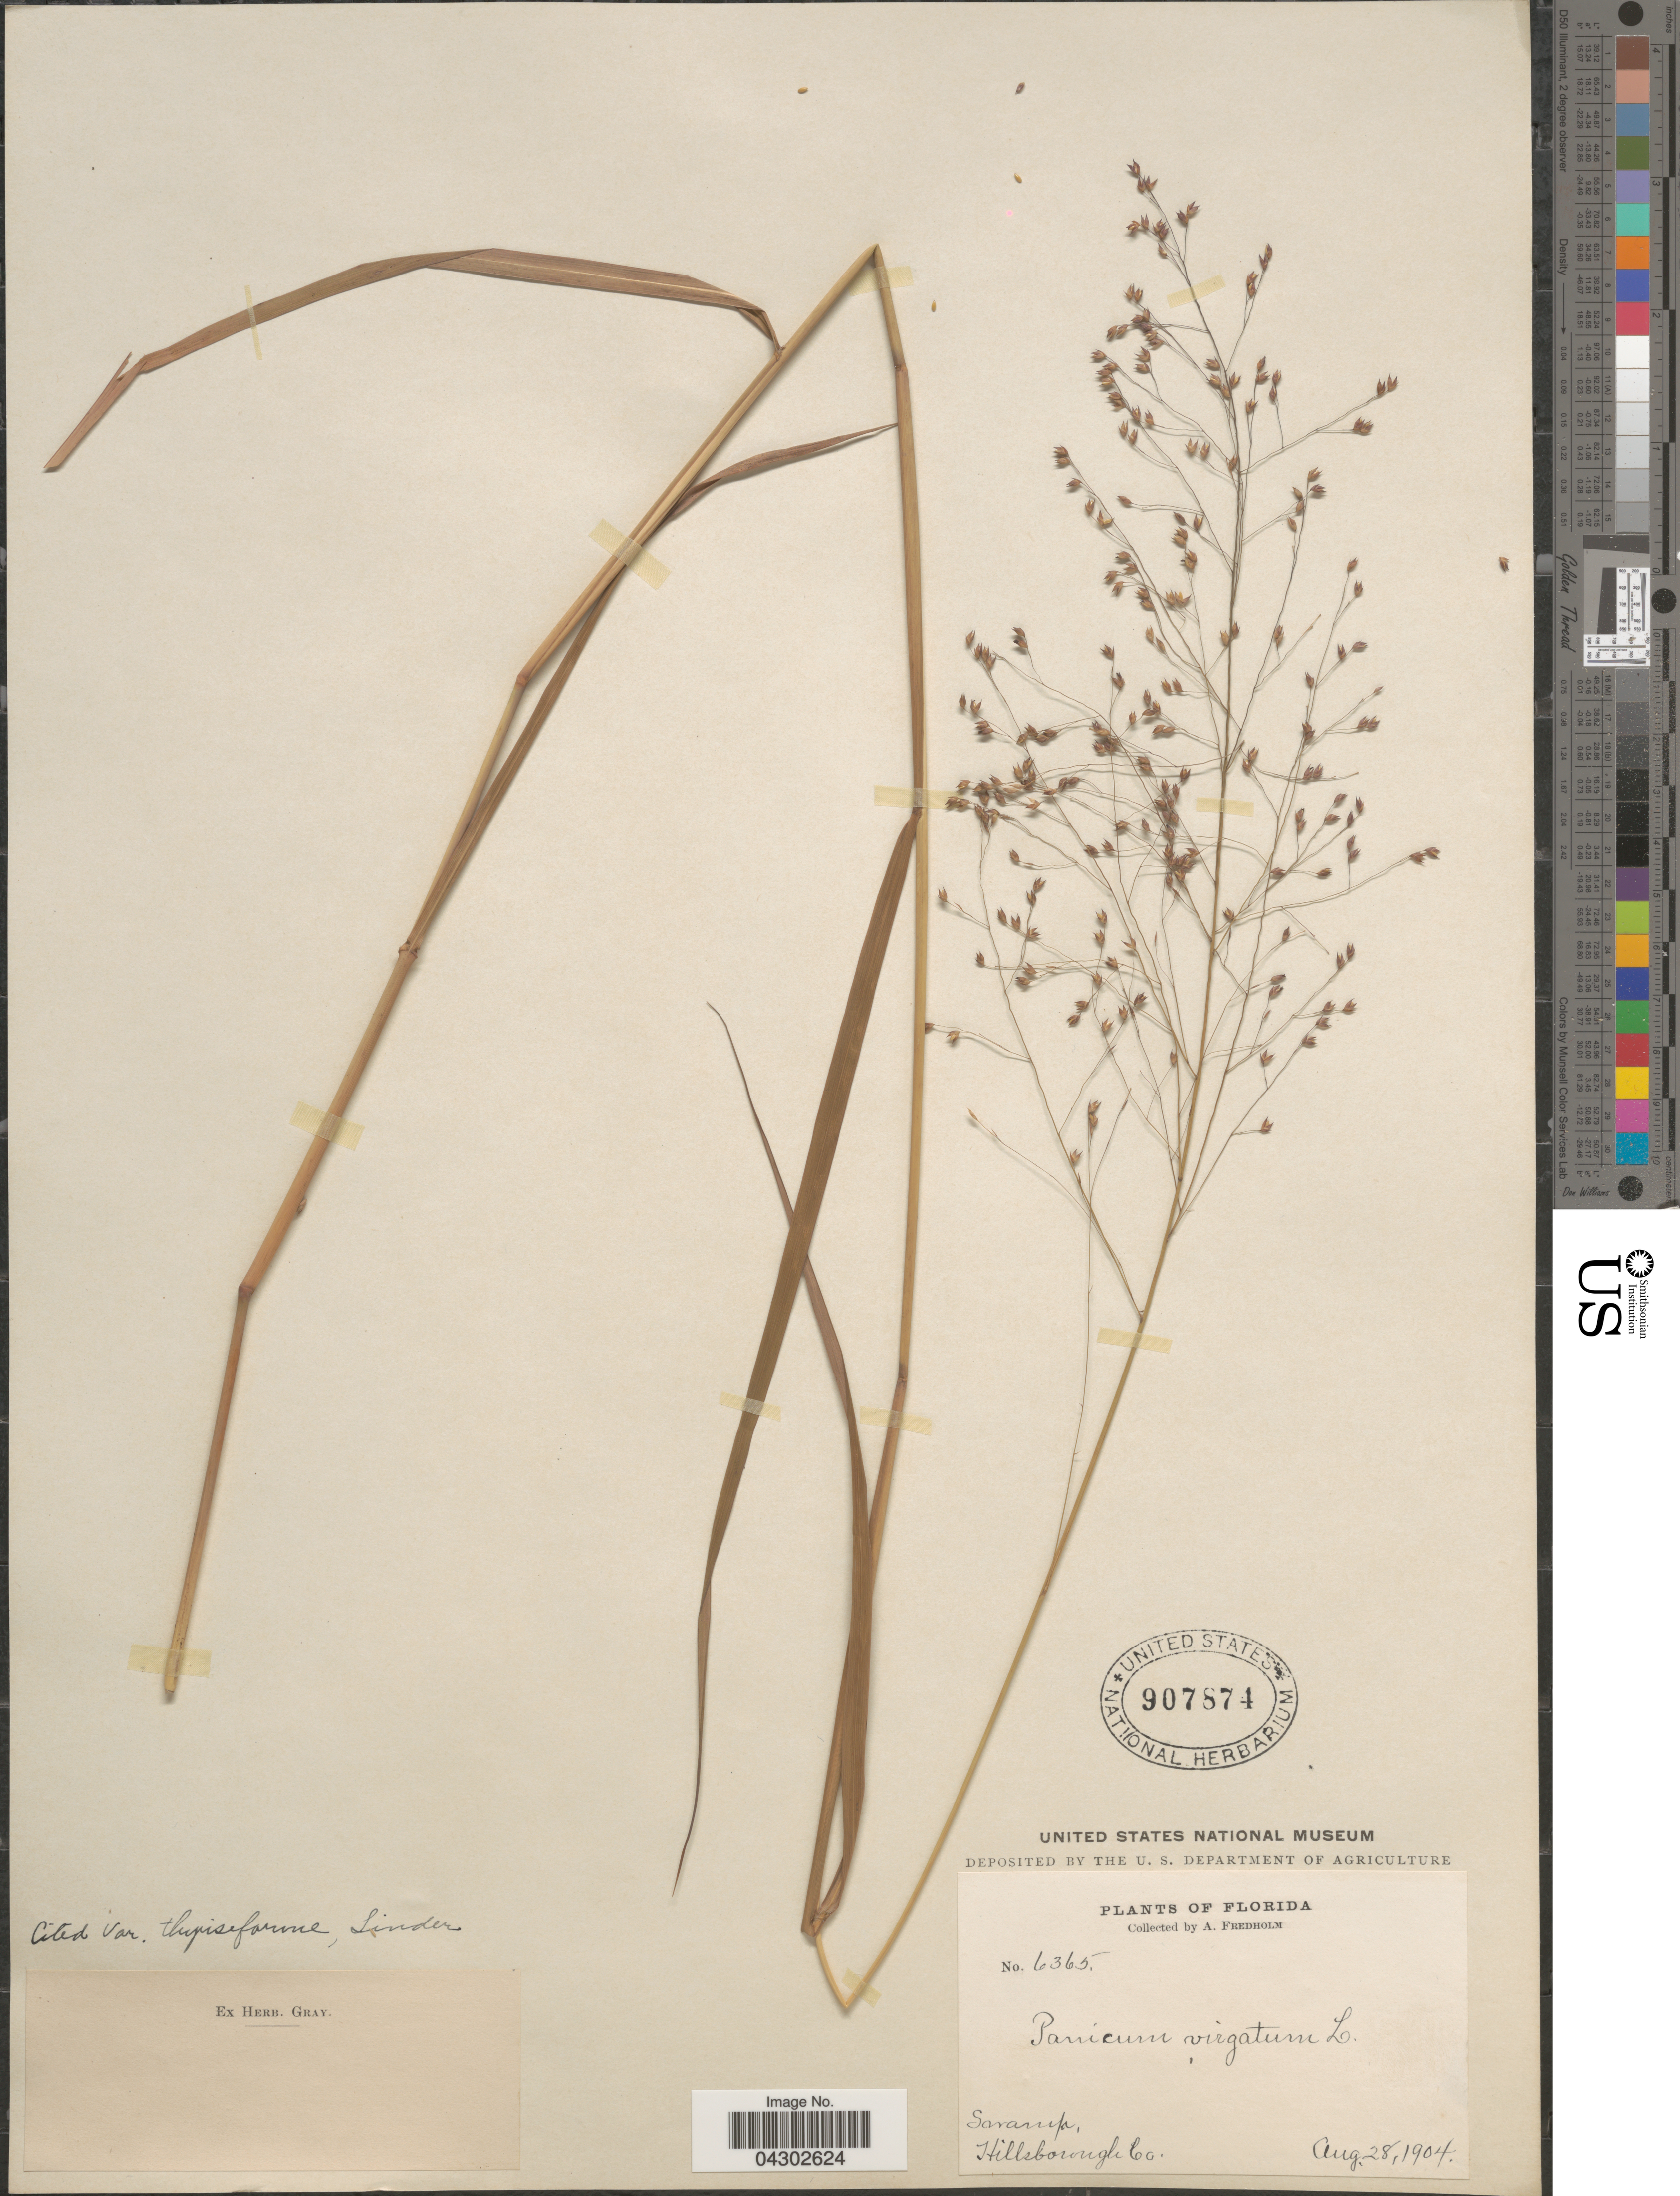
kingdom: Plantae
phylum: Tracheophyta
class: Liliopsida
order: Poales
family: Poaceae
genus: Panicum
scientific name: Panicum virgatum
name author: L.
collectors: A. Fredholm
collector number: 6365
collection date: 1904-08-28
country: United States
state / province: Florida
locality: Swamp, Hillsborough Co.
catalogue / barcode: US 907874